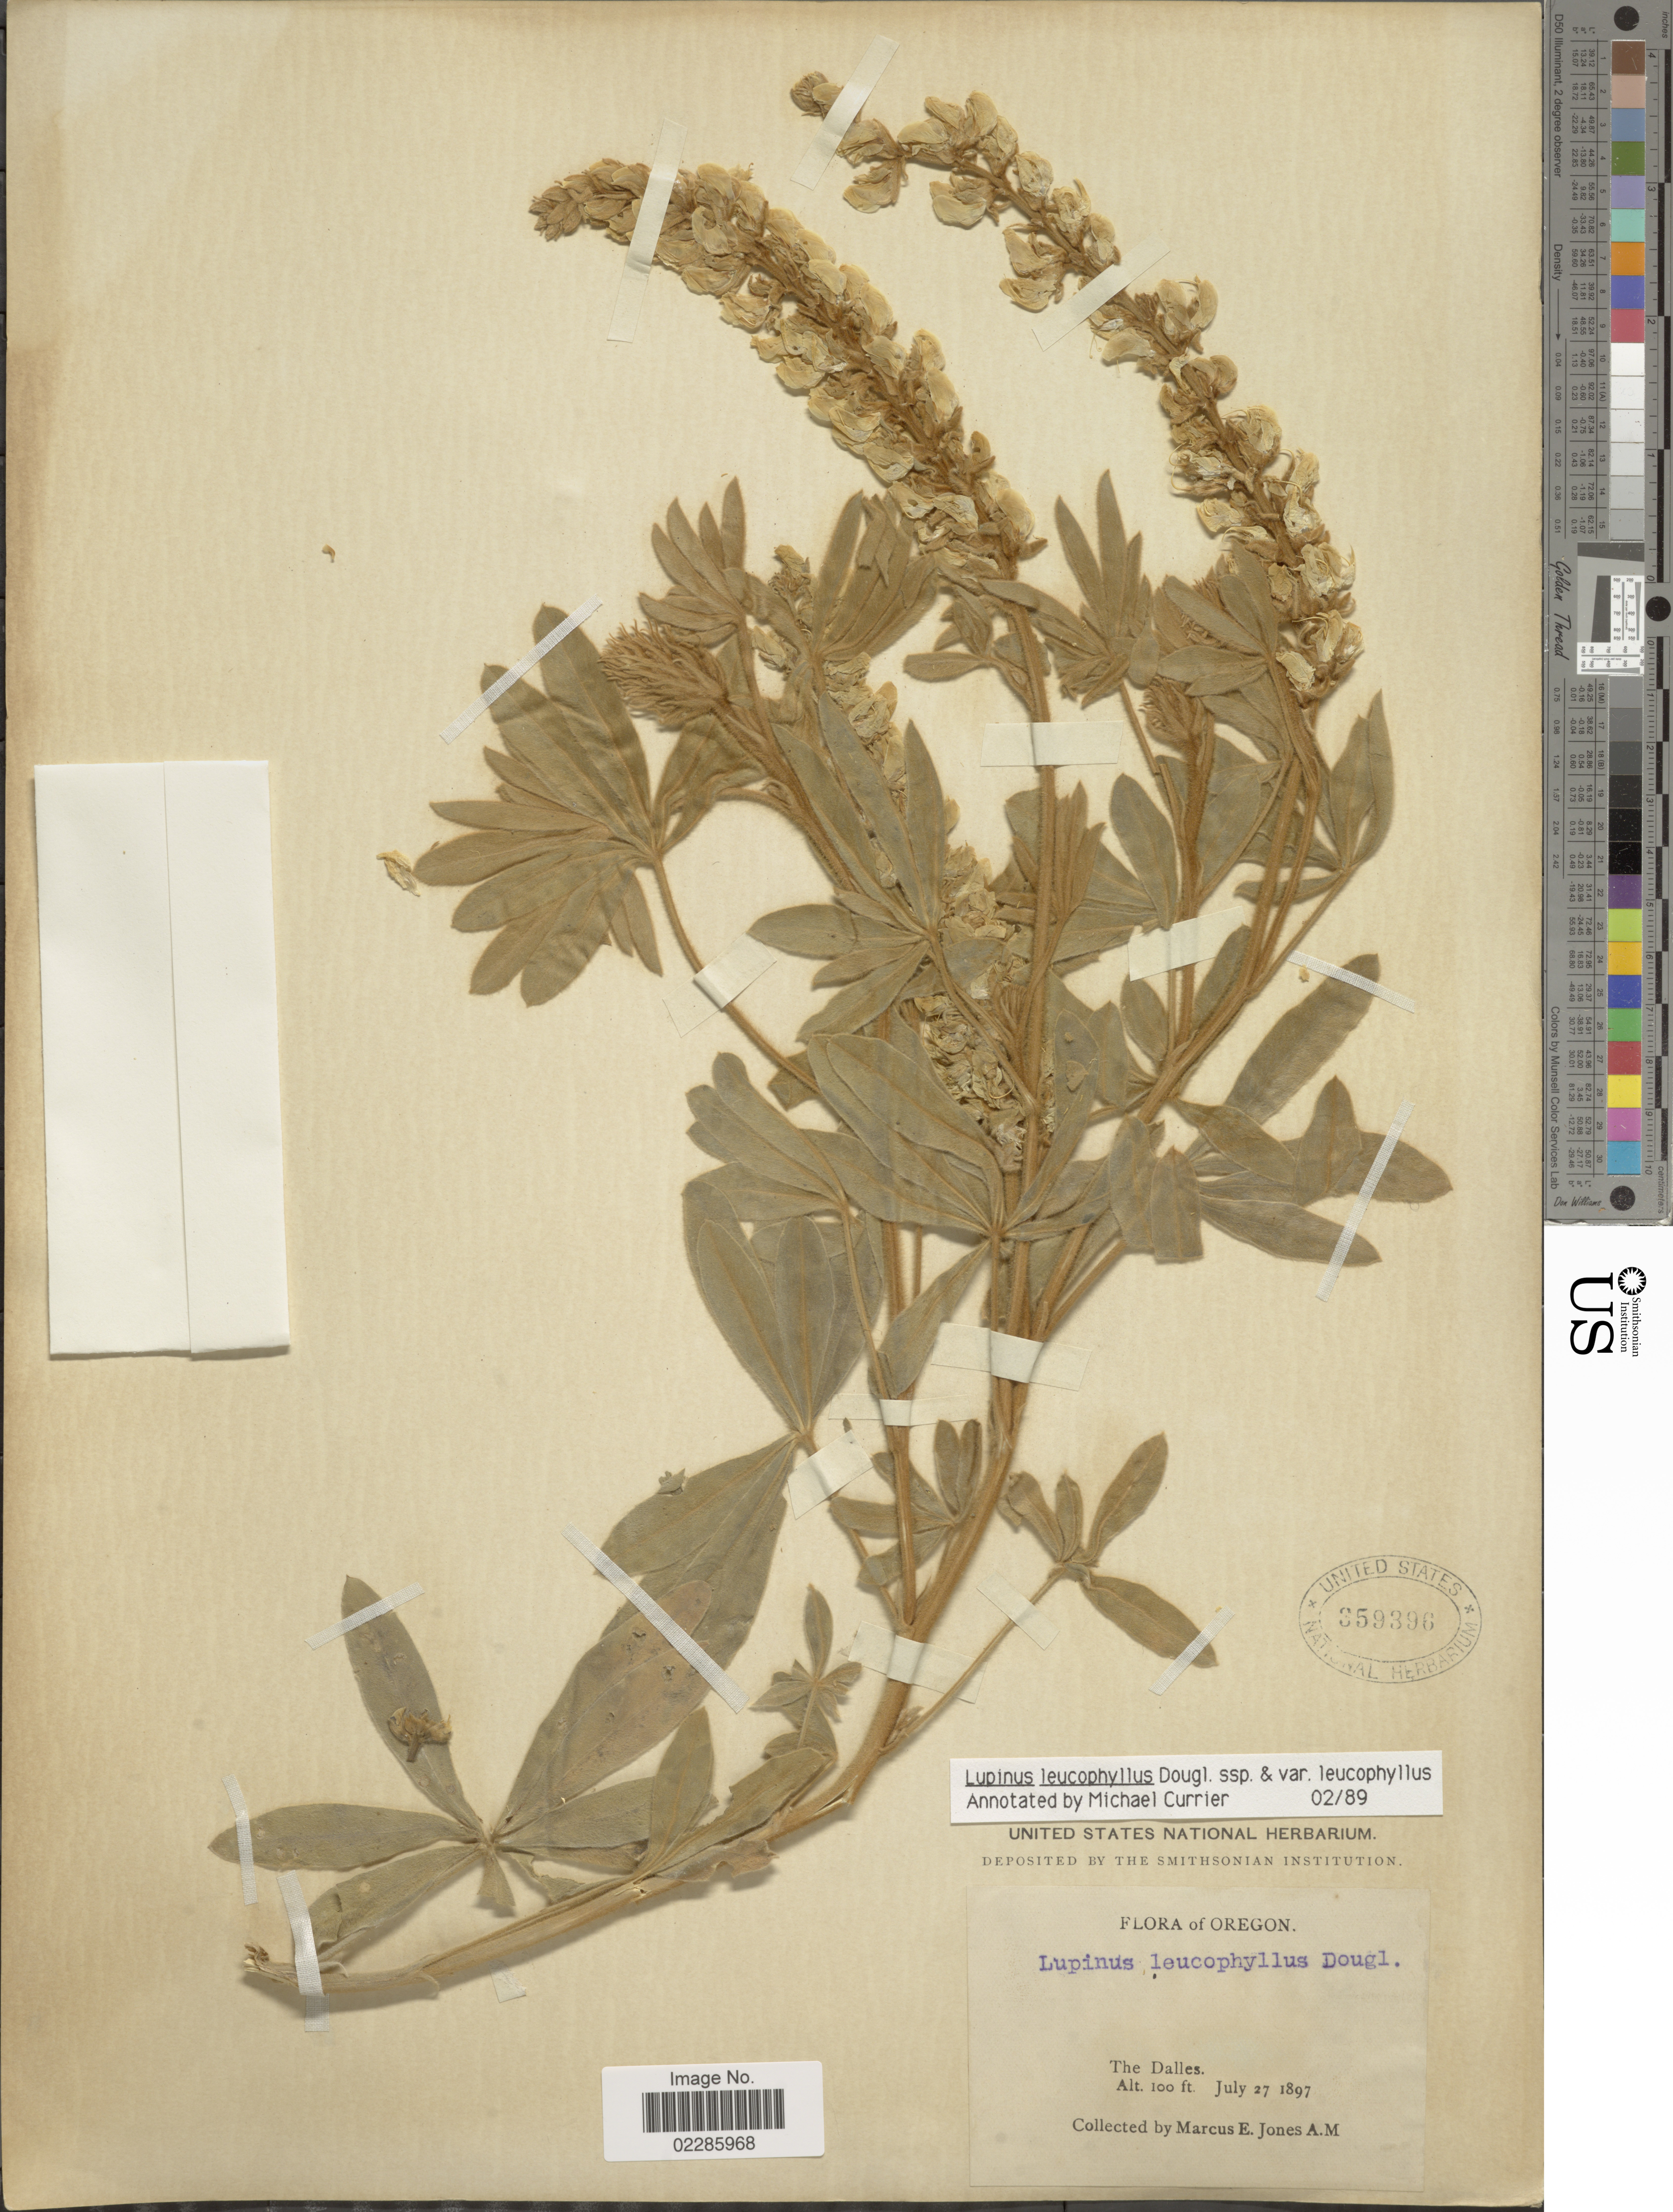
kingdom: Plantae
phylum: Tracheophyta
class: Magnoliopsida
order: Fabales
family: Fabaceae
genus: Lupinus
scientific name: Lupinus leucophyllus var. leucophyllus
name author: Douglas ex Lindl.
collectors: M. E. Jones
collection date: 1897-07-27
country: United States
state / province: Oregon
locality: The Dalles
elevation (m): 30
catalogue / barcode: US 359396